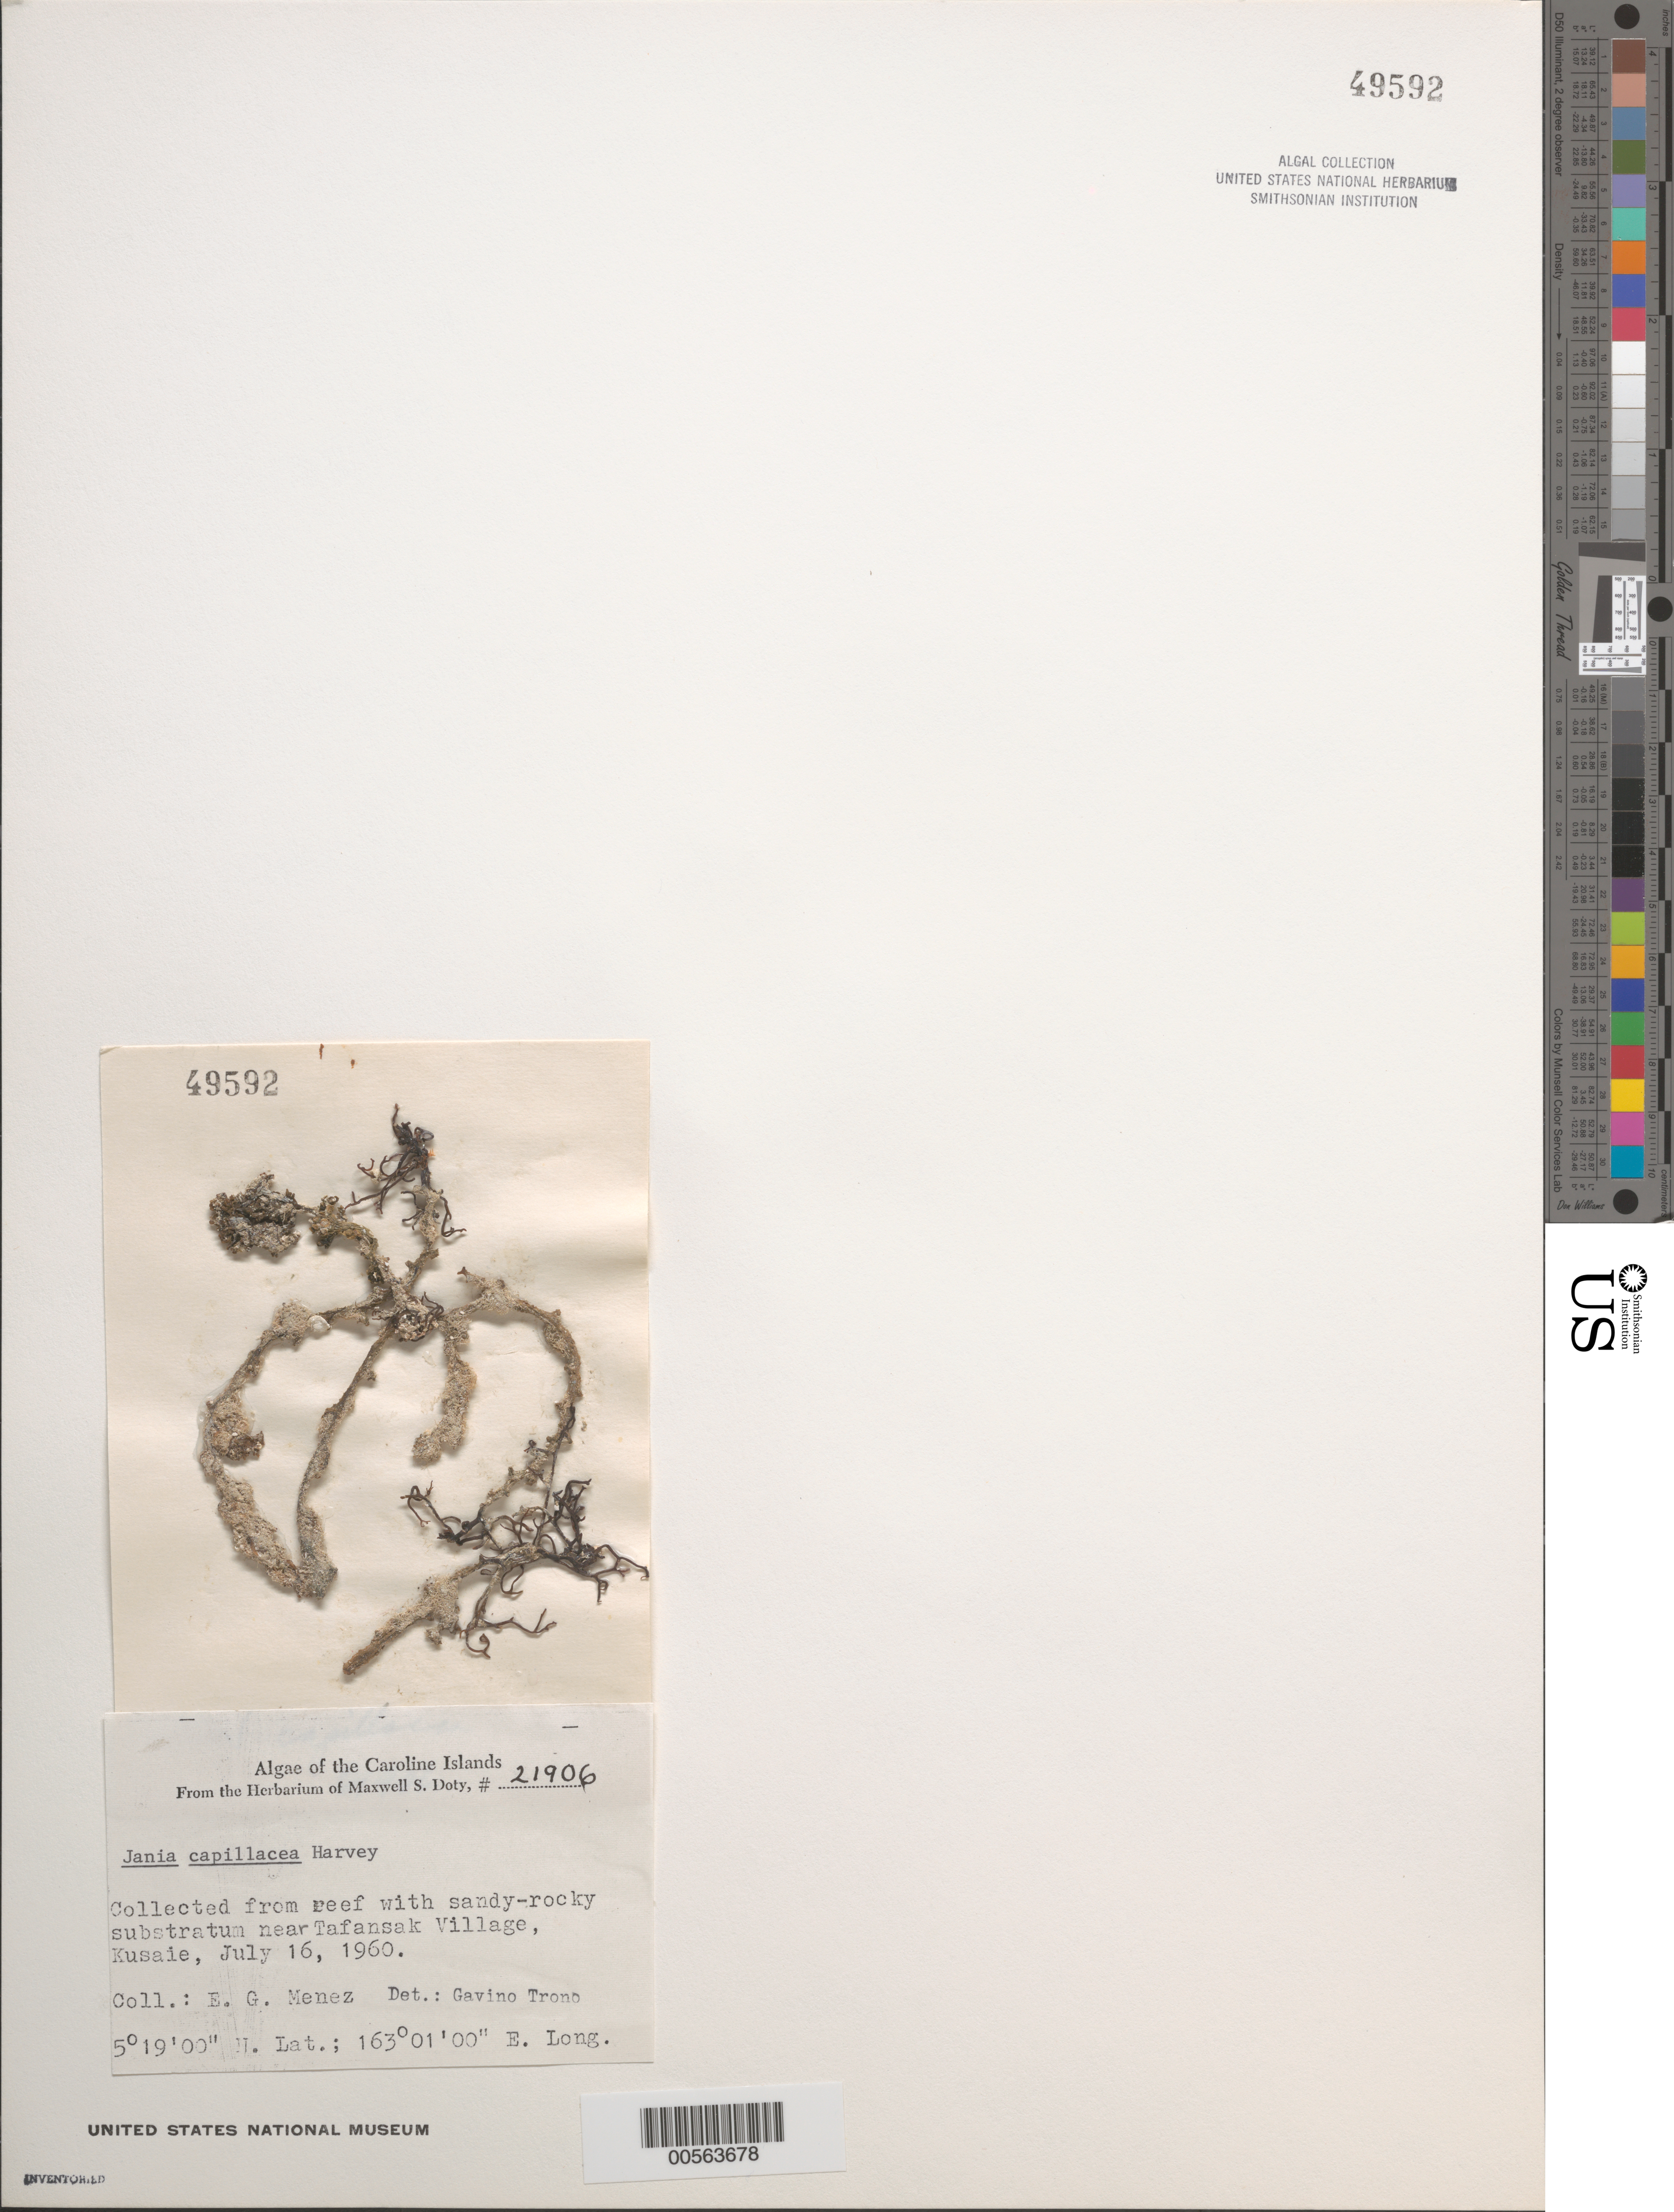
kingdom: Plantae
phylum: Rhodophyta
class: Florideophyceae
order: Corallinales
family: Corallinaceae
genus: Jania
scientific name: Jania capillacea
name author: Harv.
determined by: Trono, Gavino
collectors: Meñez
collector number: MSD 21906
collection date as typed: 16 Jul 1960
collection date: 1960-07-16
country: Micronesia, Federated States of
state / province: Kosrae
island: Kosrae [Kusaie]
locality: Reef near Tafansak village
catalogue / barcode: US 49592